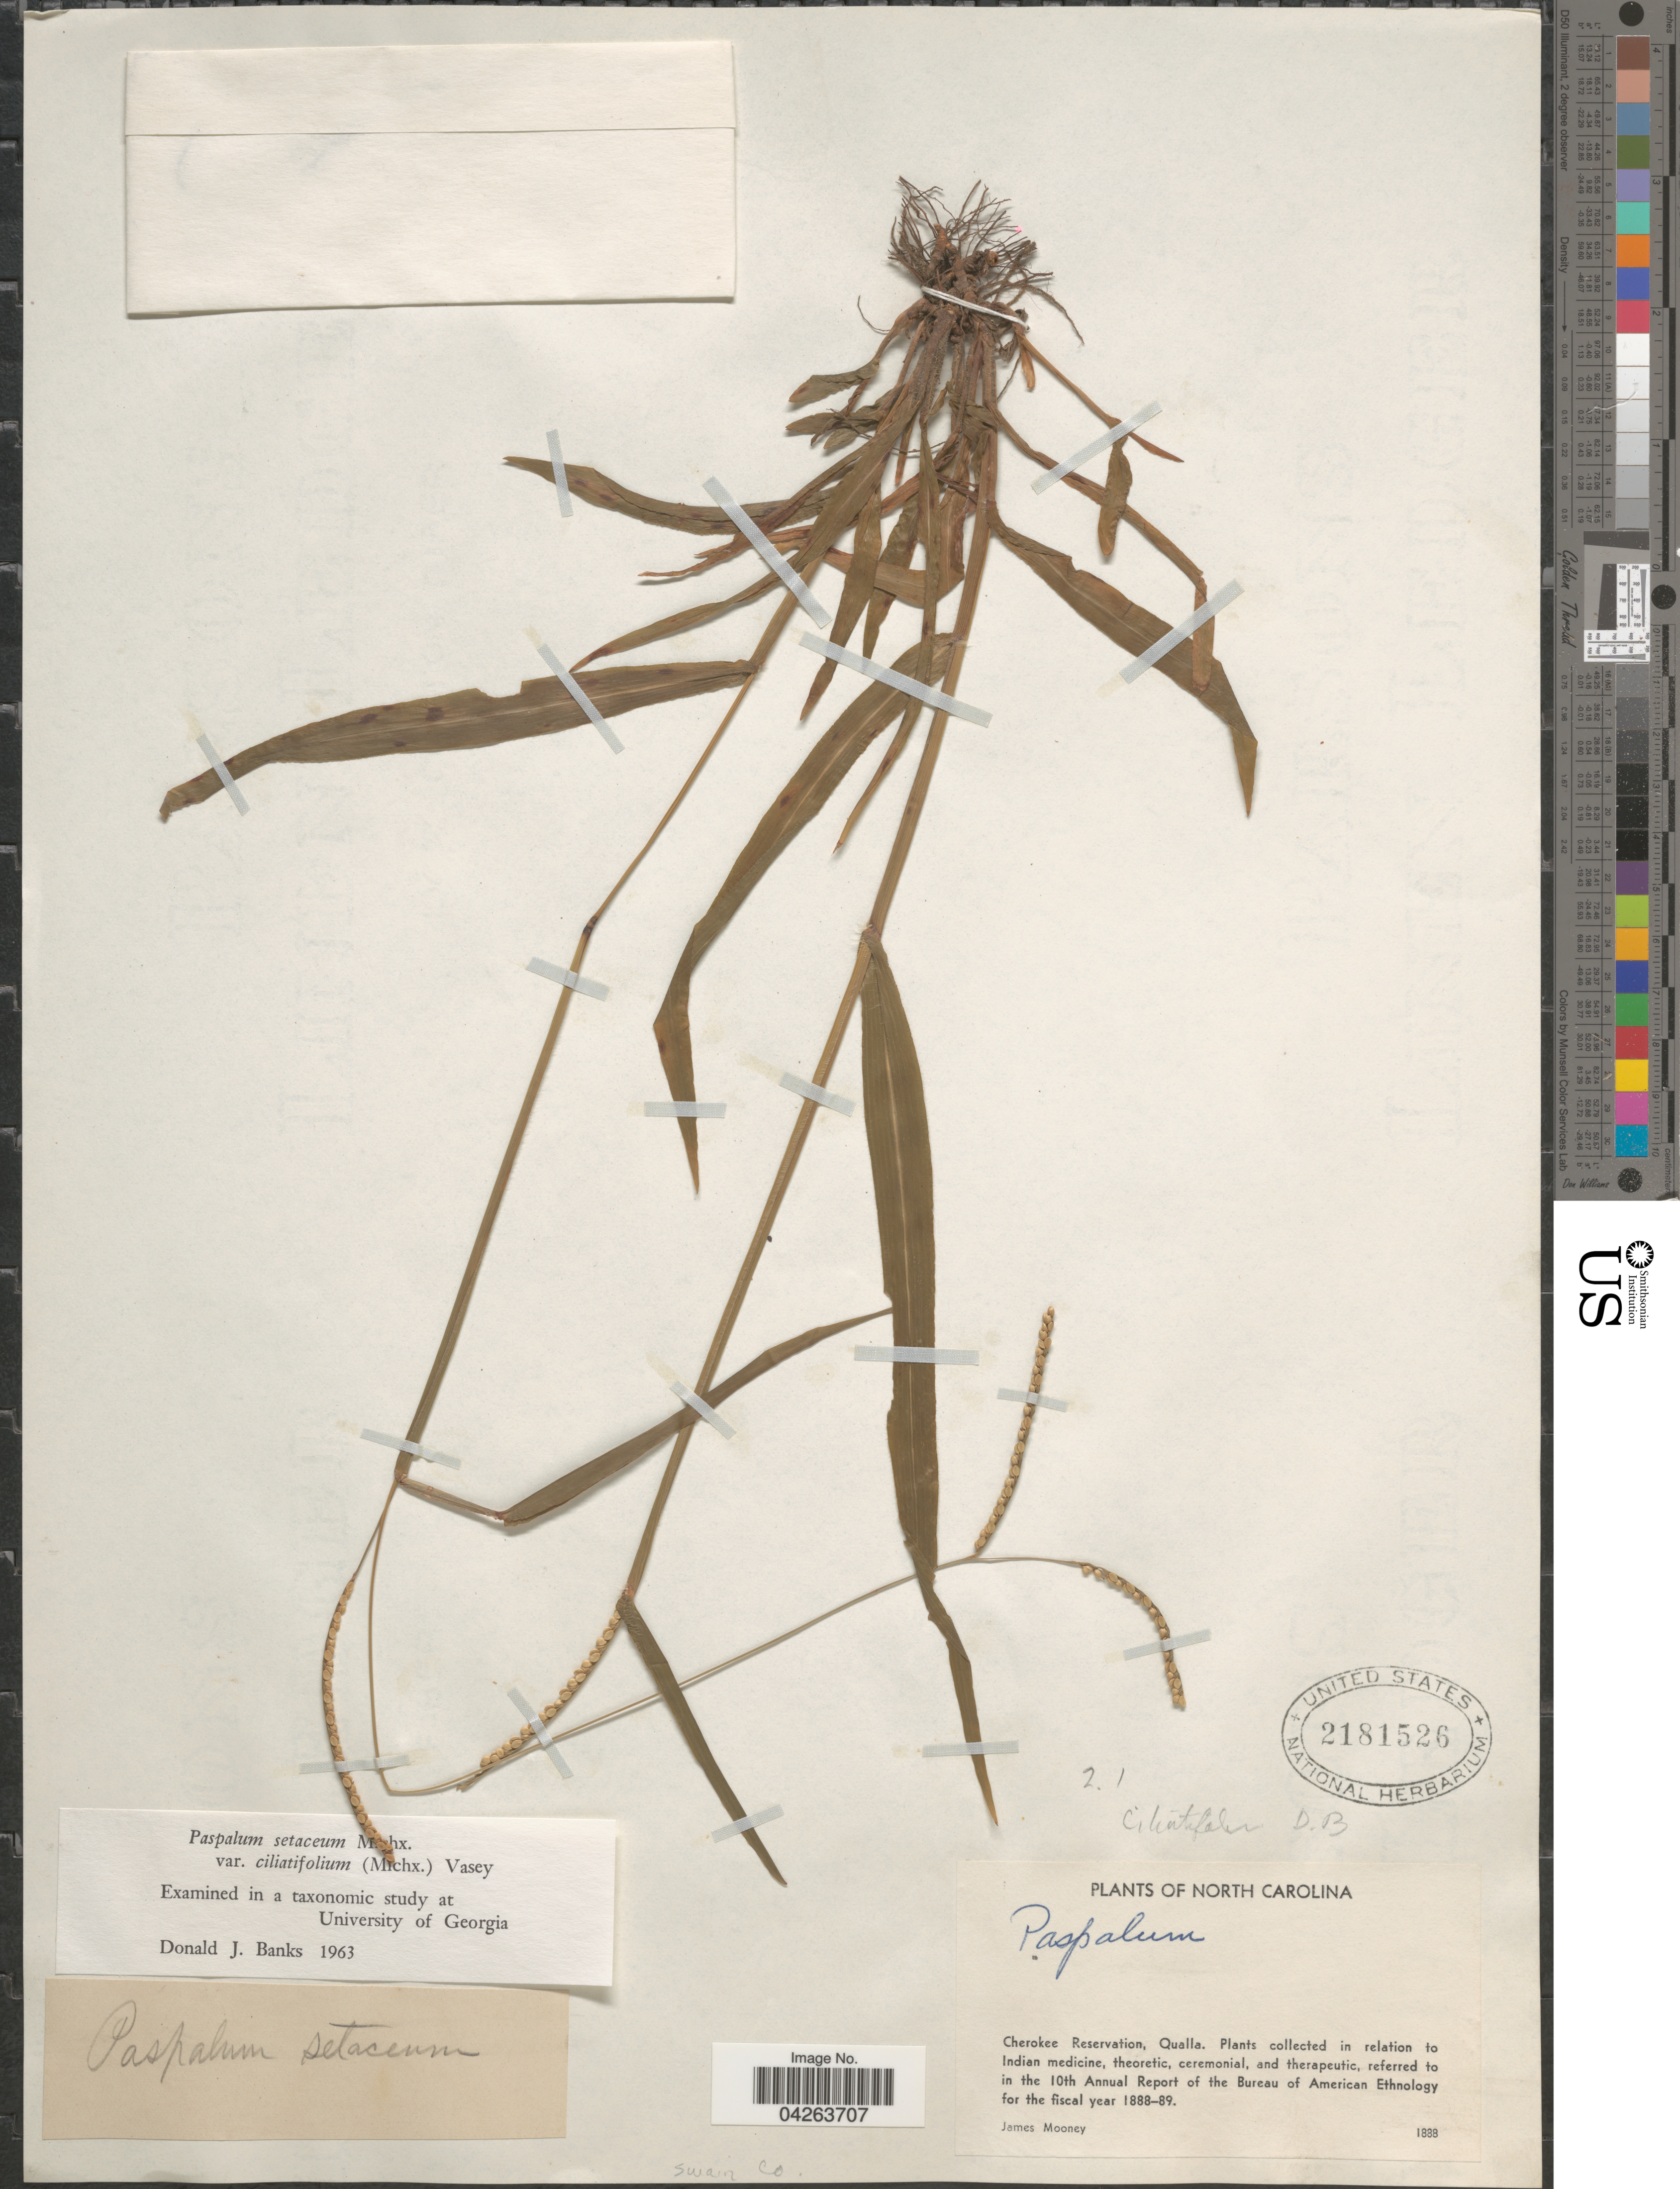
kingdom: Plantae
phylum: Tracheophyta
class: Liliopsida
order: Poales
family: Poaceae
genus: Paspalum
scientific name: Paspalum setaceum var. ciliatifolium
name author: (Michx.) Vasey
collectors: J. Mooney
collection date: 1888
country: United States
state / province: North Carolina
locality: Cherokee Reservation, Qualla. Swain Co.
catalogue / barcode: US 2181526